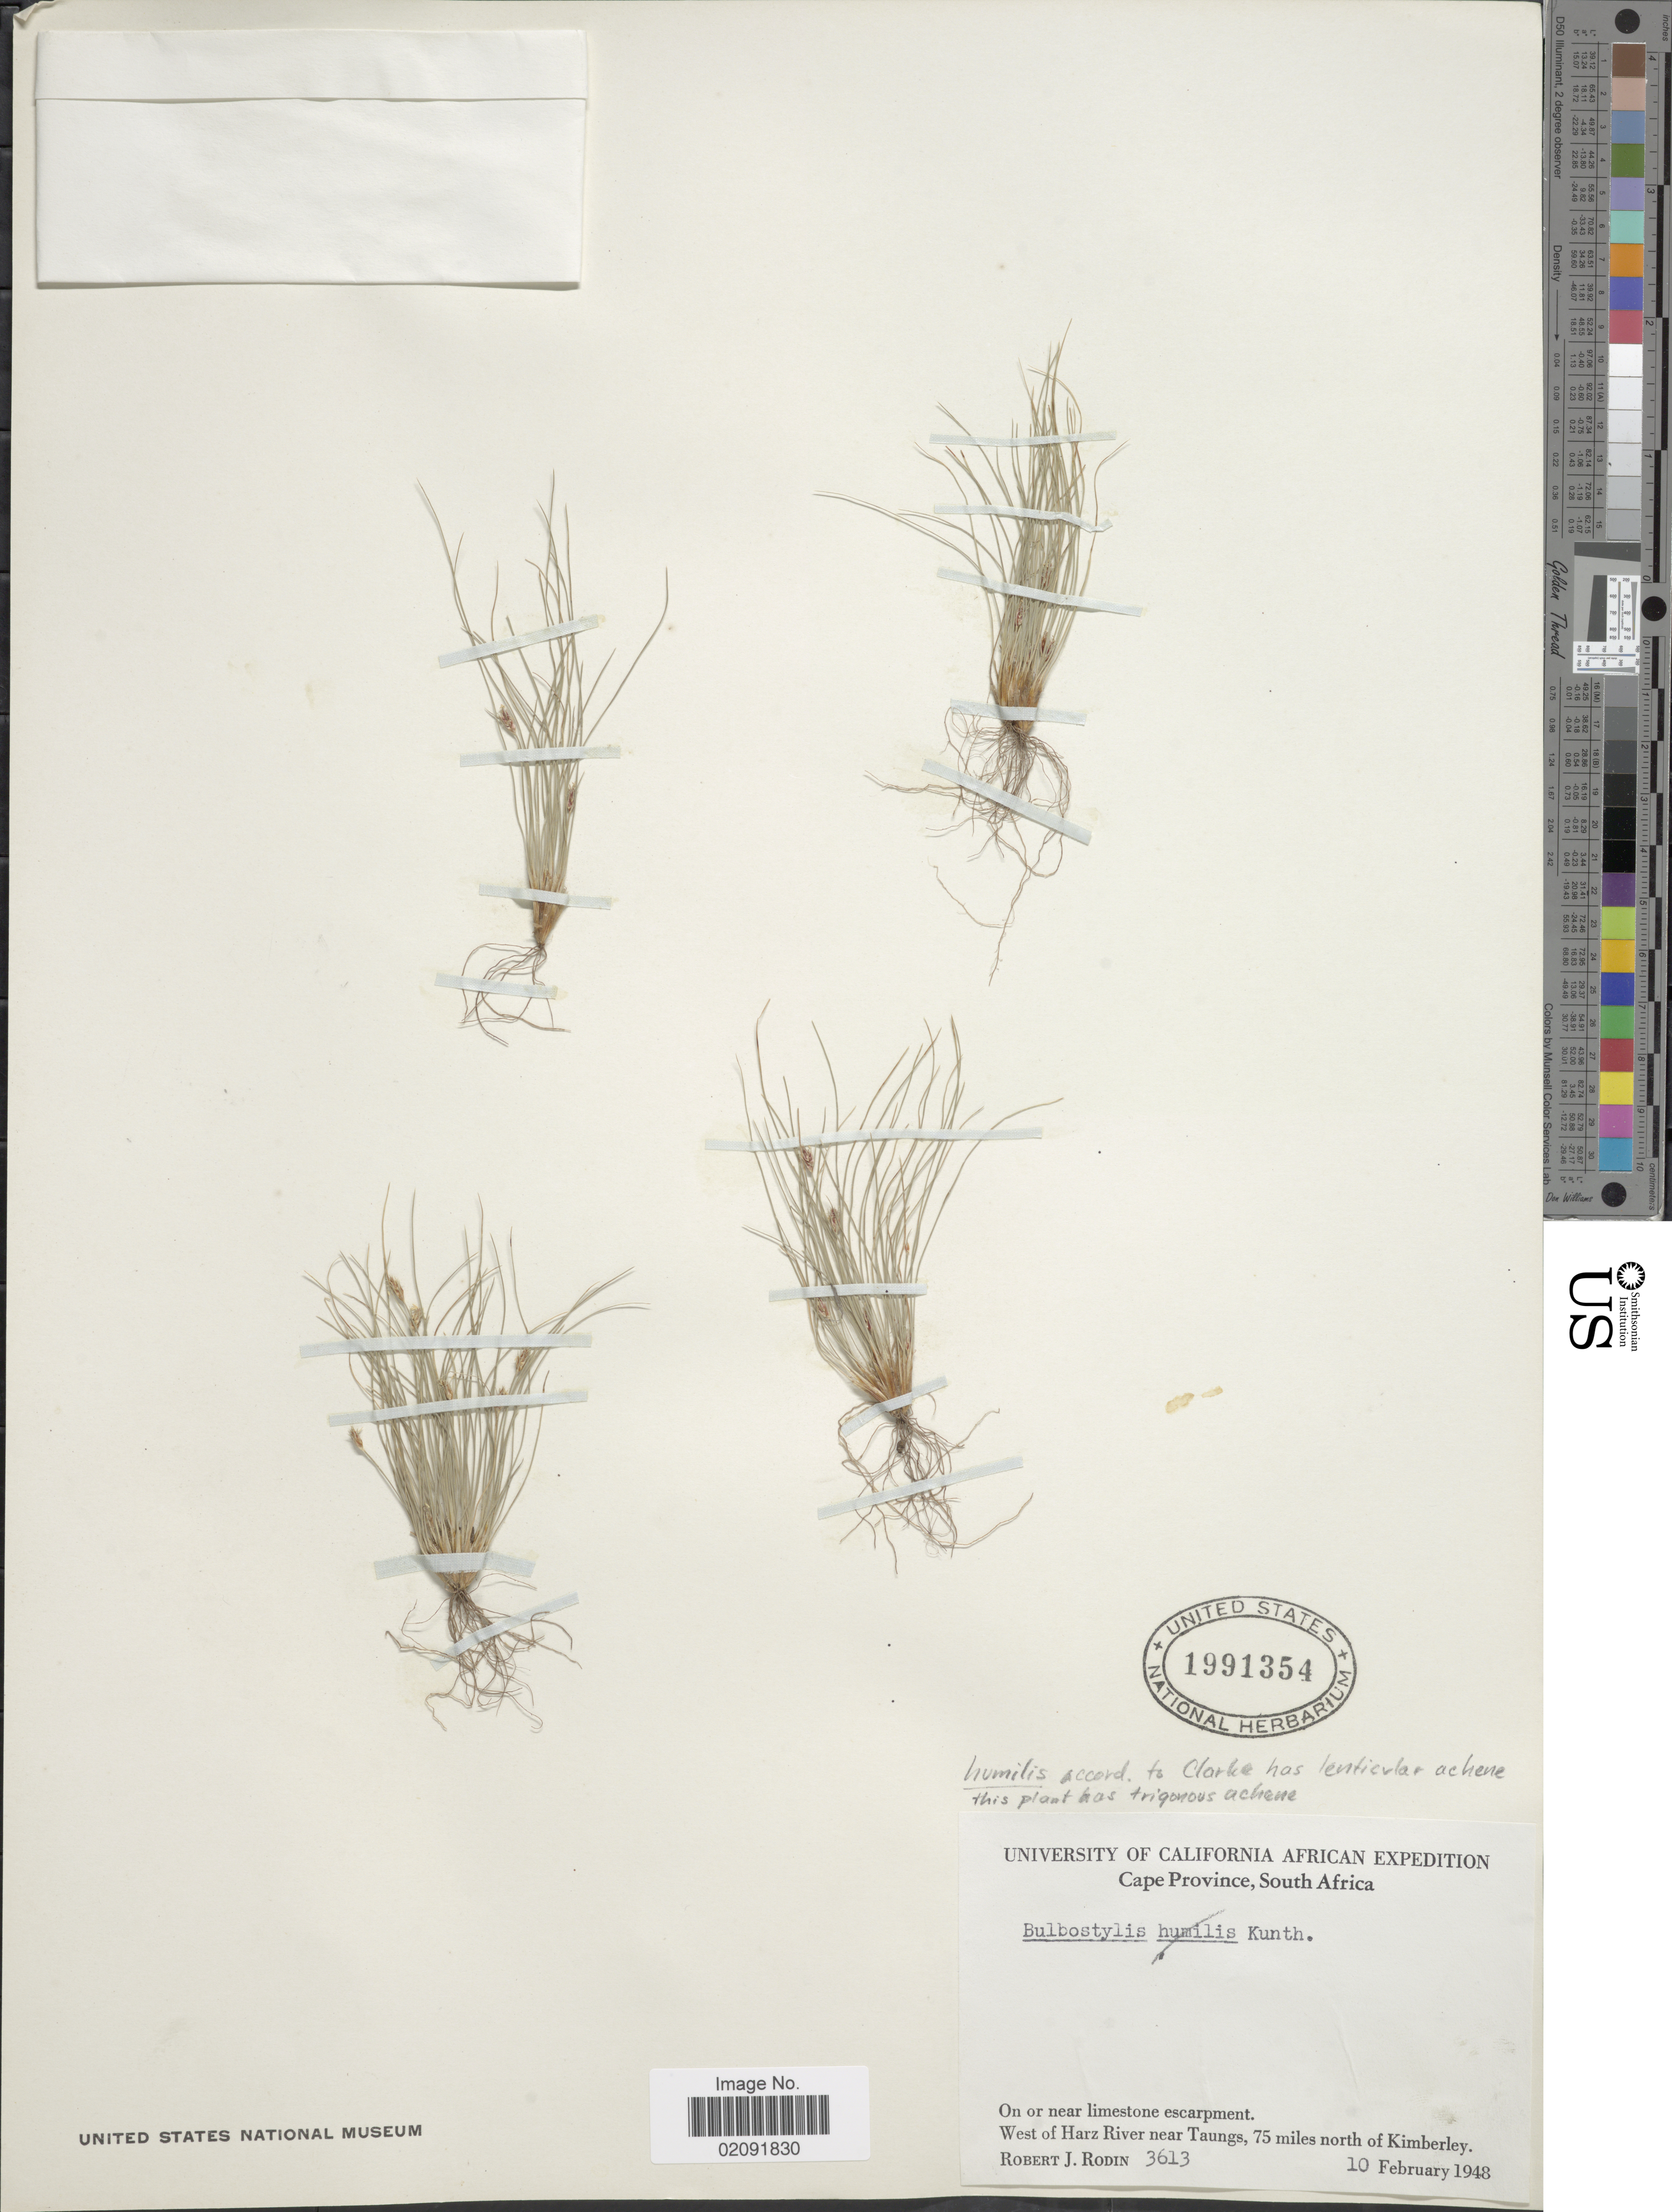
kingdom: Plantae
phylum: Tracheophyta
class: Liliopsida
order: Poales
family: Cyperaceae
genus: Bulbostylis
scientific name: Bulbostylis sp.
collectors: R. J. Rodin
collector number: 3613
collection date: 1948-02-10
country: South Africa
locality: On or near limestone escarpment, West of Harz near Taungs, 75 miles north of Kimberley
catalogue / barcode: US 1991354